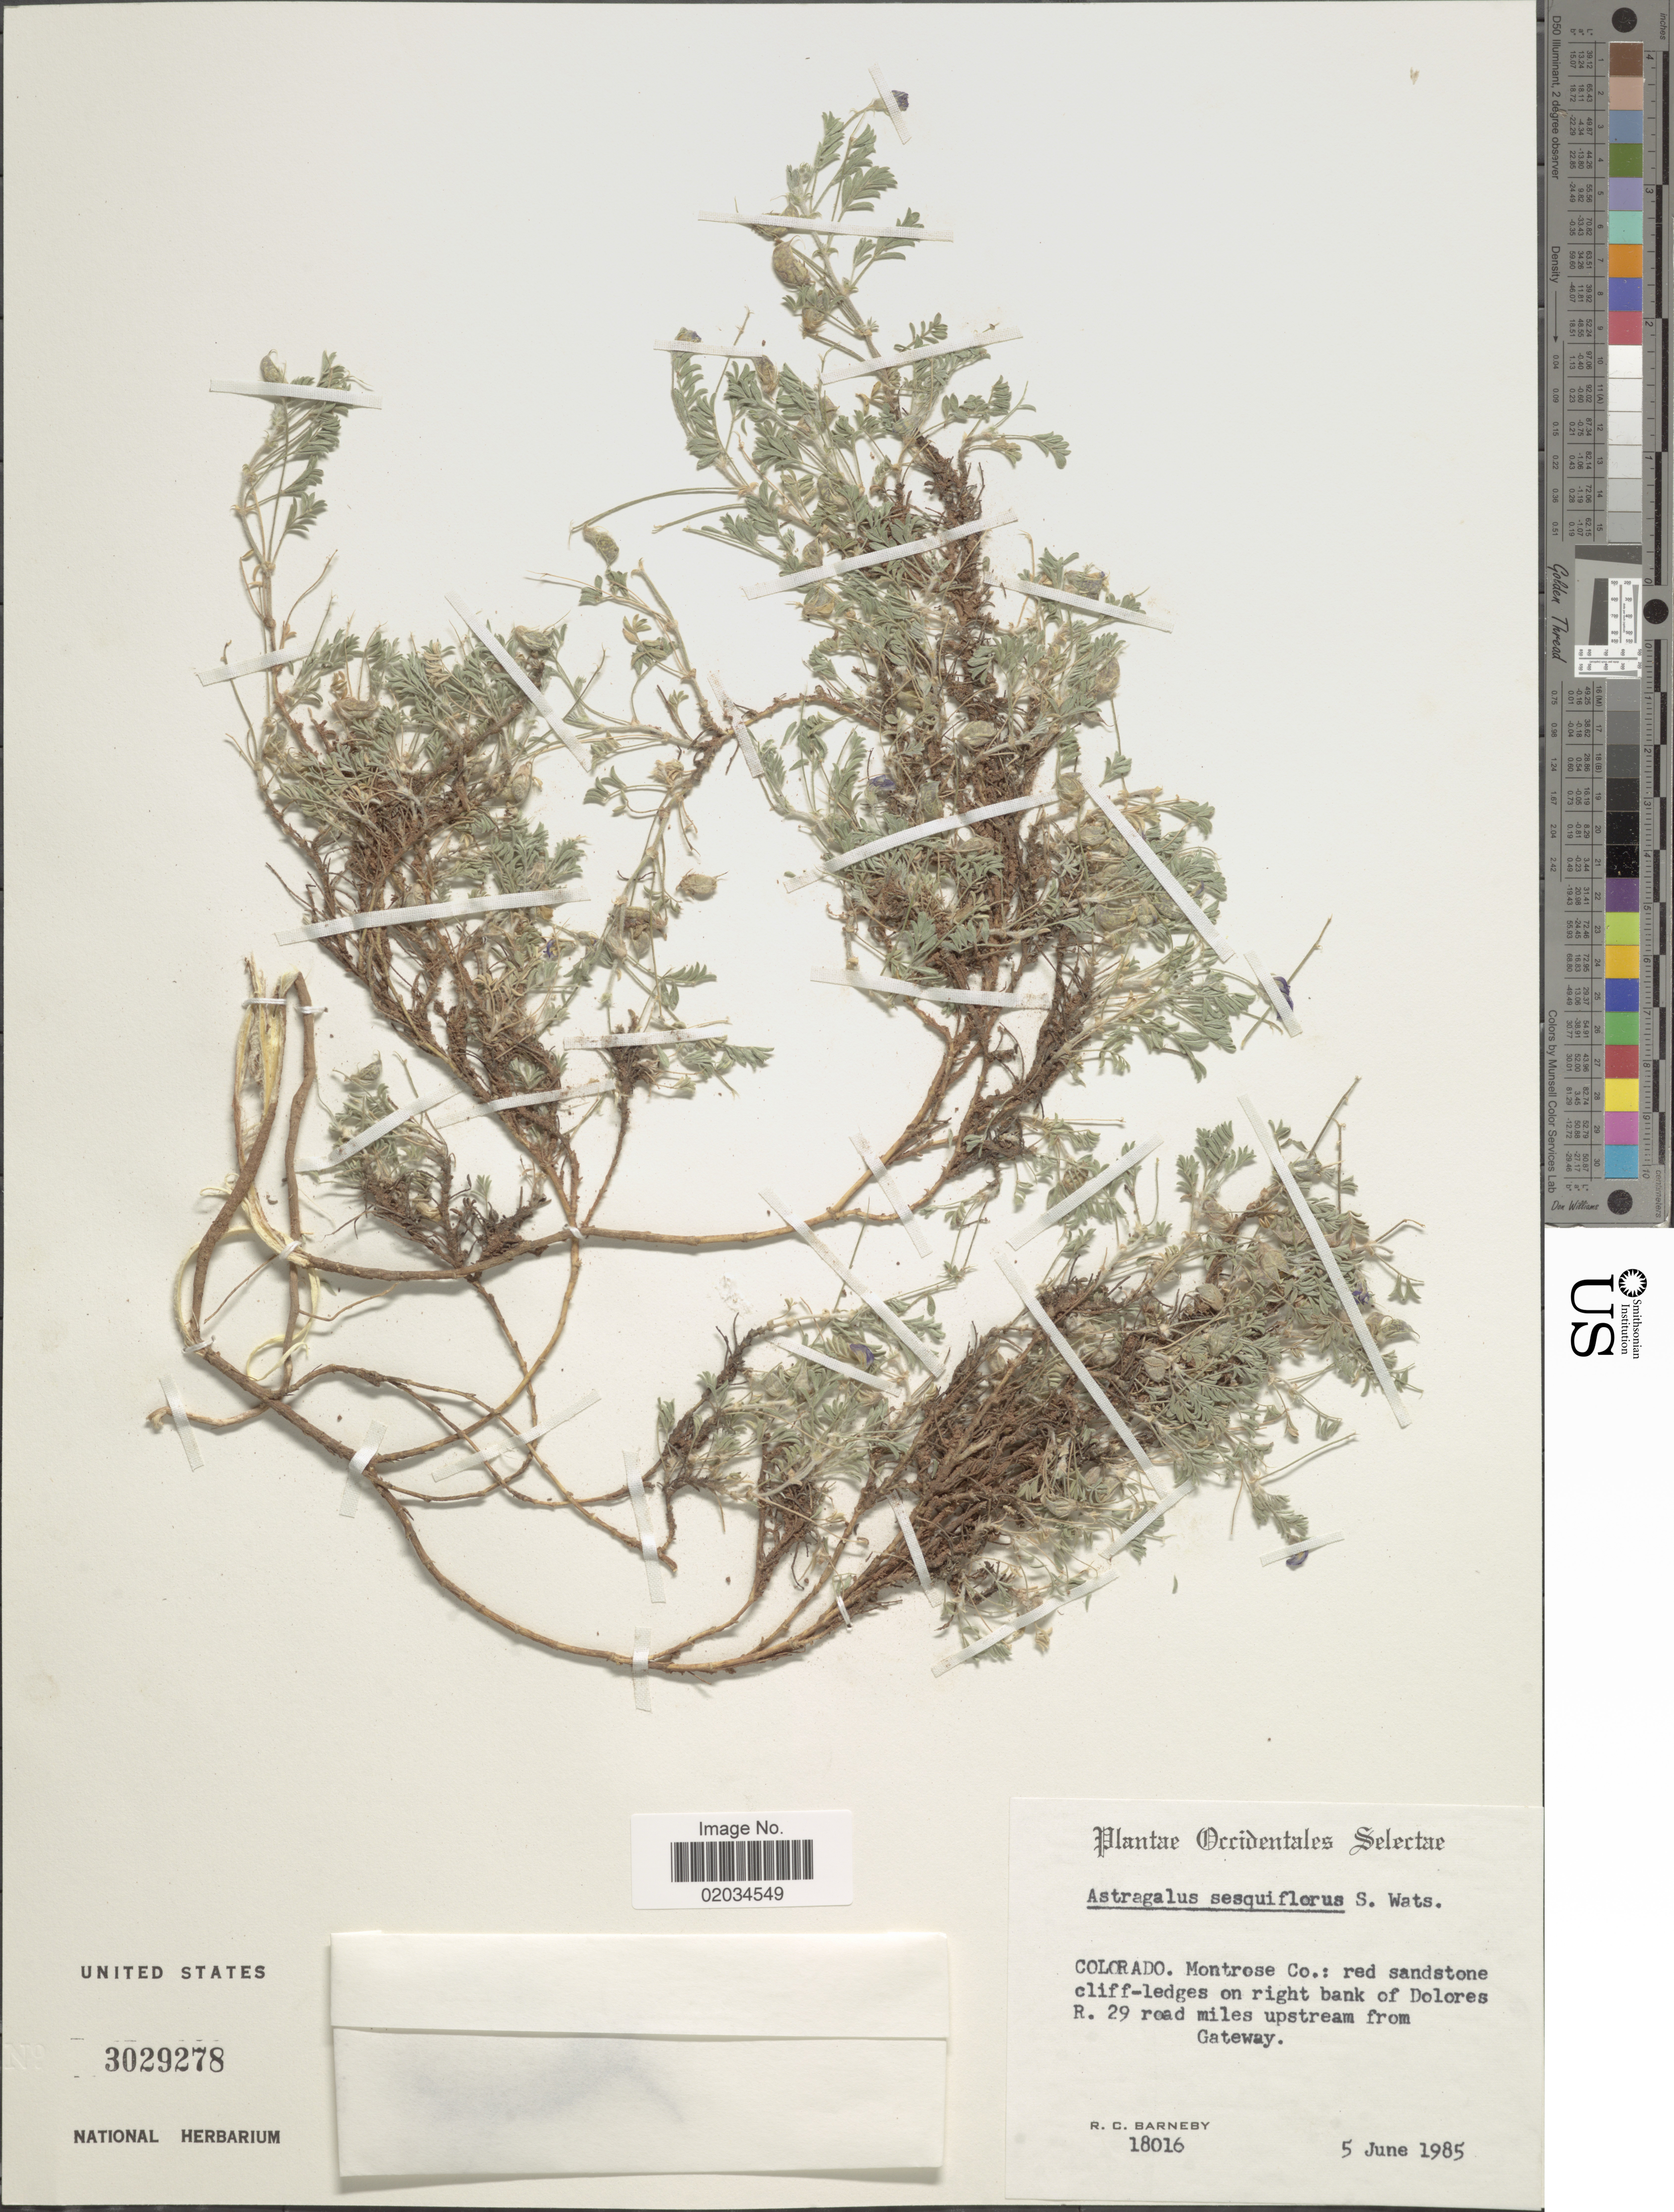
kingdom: Plantae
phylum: Tracheophyta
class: Magnoliopsida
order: Fabales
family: Fabaceae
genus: Astragalus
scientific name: Astragalus sesquiflorus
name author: S. Watson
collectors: R. C. Barneby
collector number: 18016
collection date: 1985-06-05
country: United States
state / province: Colorado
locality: Occidentales selectae, Montrose Co.: red sandstone cliff-ledges on right bank of Dolores R. 29 road miles upstream from Gateway.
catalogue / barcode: US 3029278